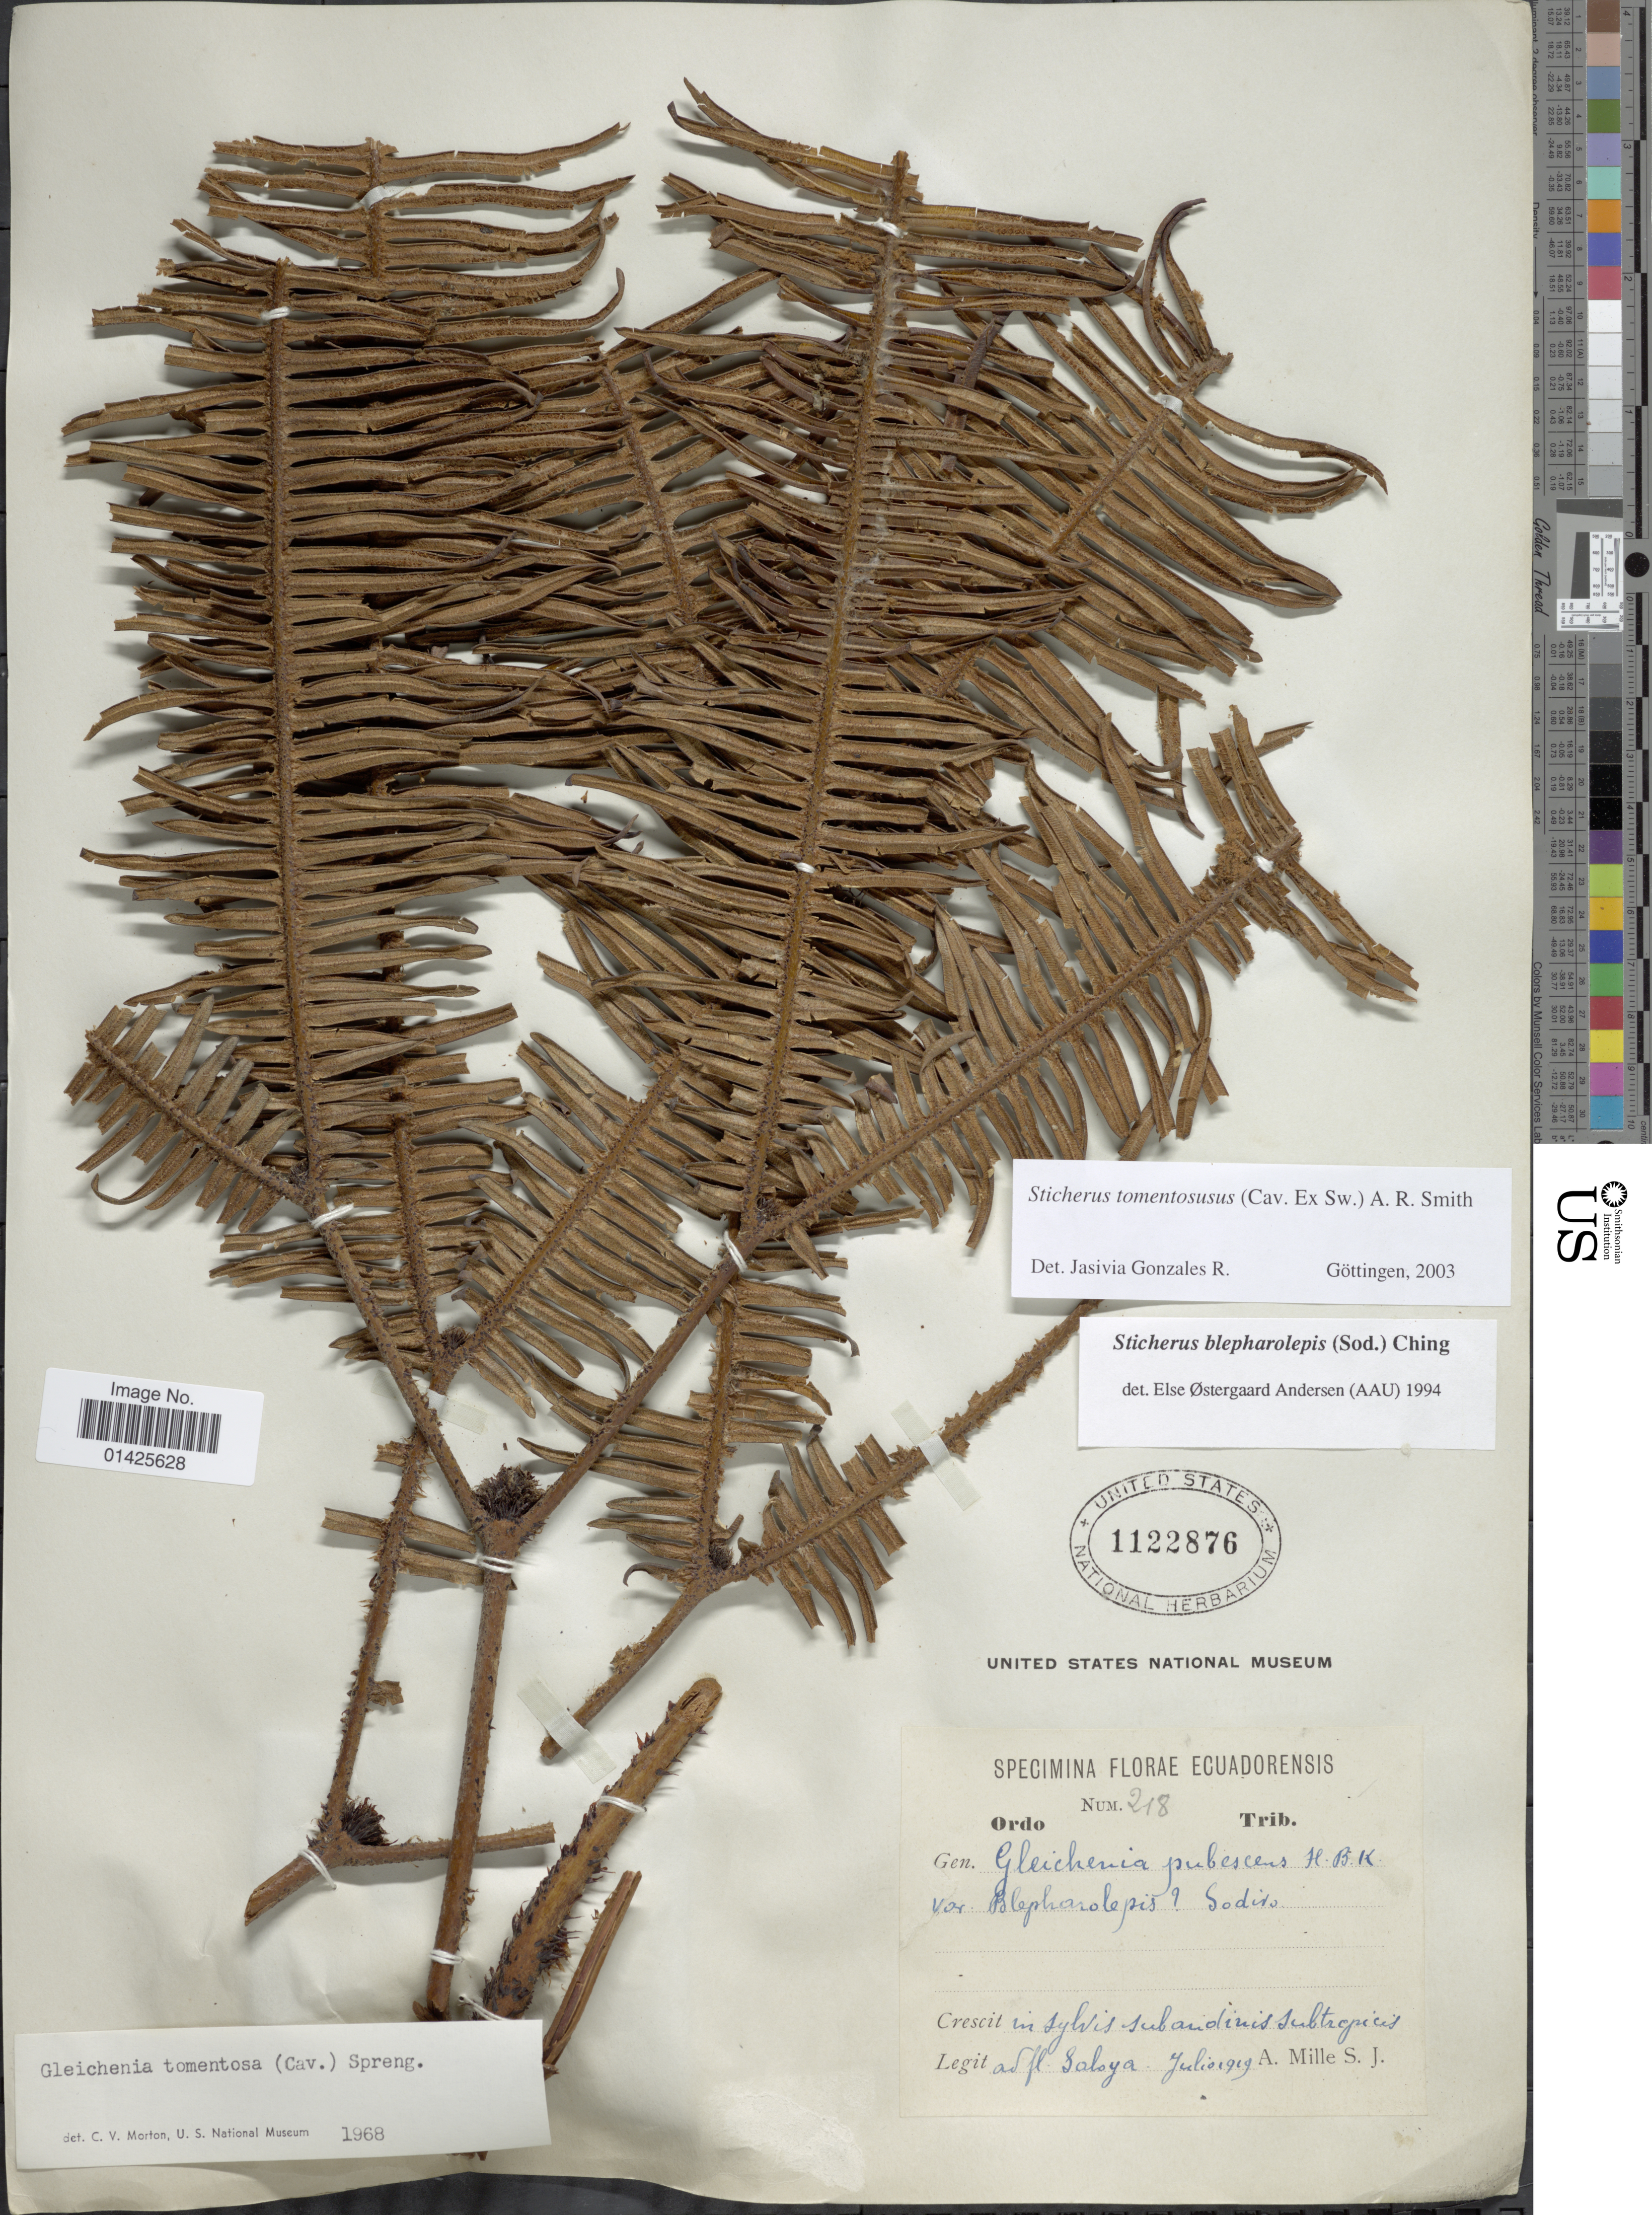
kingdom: Plantae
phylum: Tracheophyta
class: Polypodiopsida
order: Gleicheniales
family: Gleicheniaceae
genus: Sticherus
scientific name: Sticherus tomentosus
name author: (Cav. ex Sw.) A.R. Sm.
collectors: A. Mille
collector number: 218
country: Ecuador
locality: In sylvis subandinis subtropices ad fl. Saloya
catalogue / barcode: US 1122876